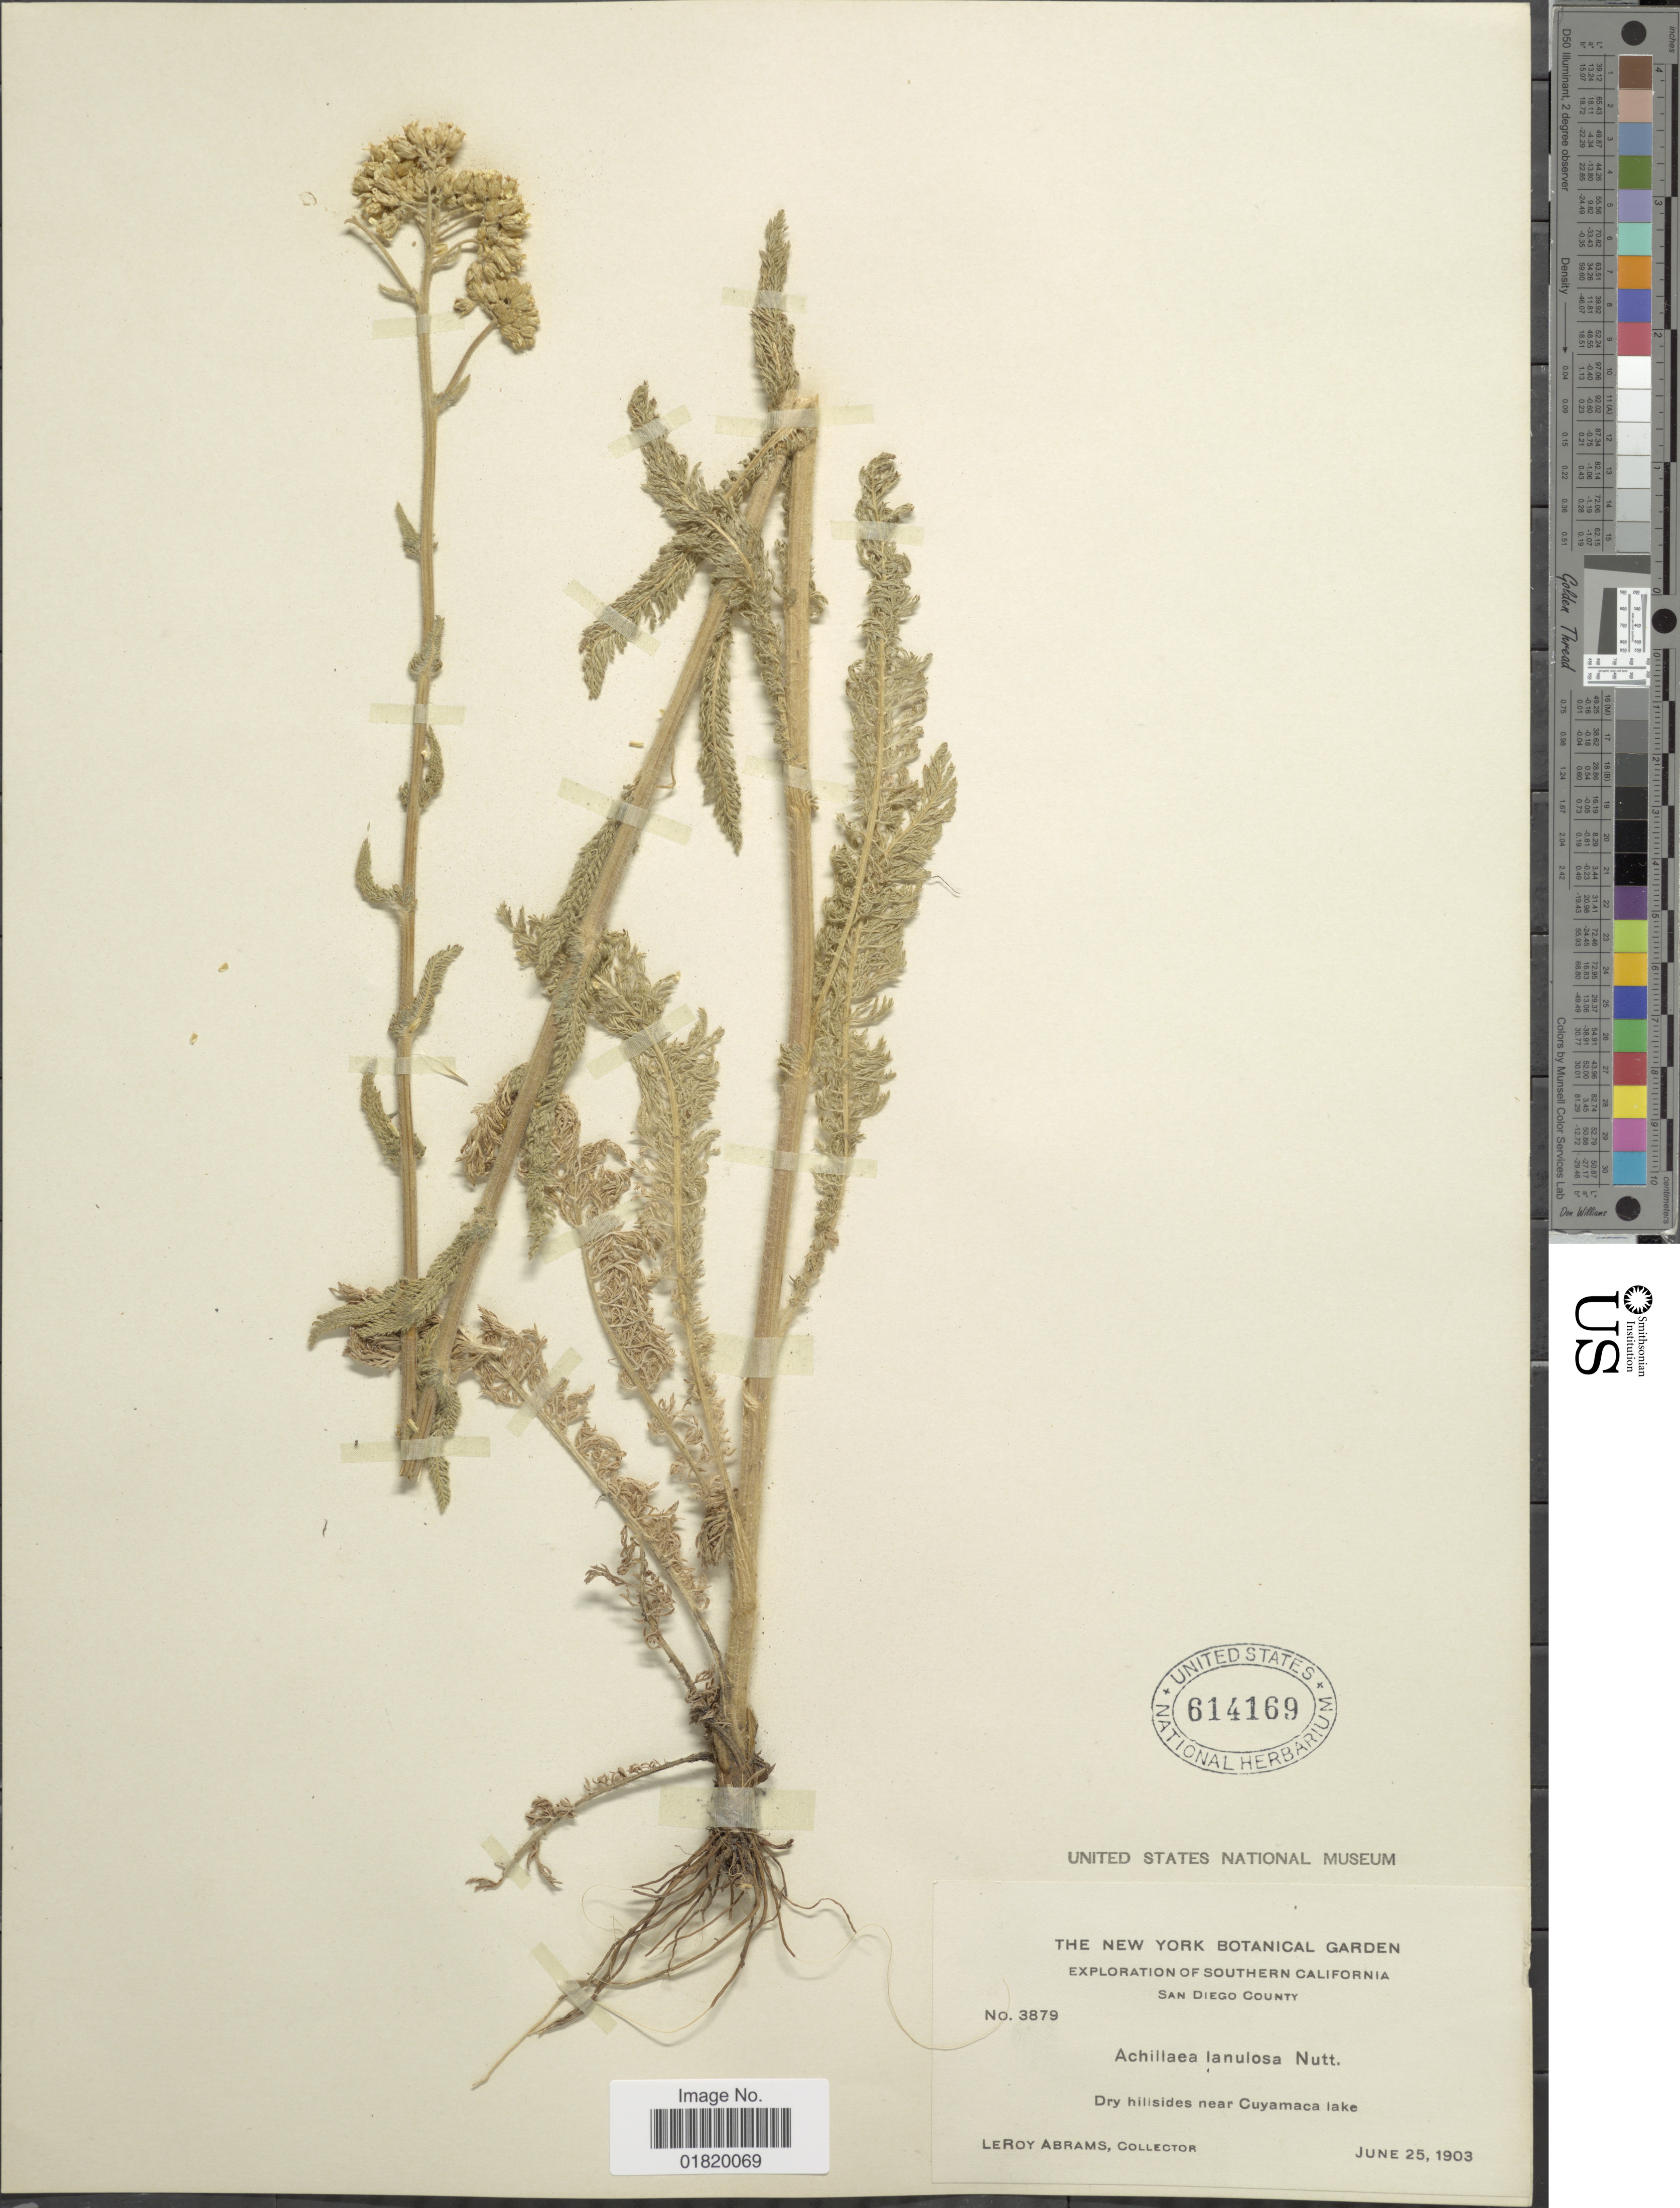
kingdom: Plantae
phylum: Tracheophyta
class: Magnoliopsida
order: Asterales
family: Asteraceae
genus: Achillea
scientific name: Achillea lanulosa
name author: Nutt.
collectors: L. Abrams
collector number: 3879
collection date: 1903-06-25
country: United States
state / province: California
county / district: San Diego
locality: Southern California. San Diego County. near Cuyamaca lake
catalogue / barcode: US 614169